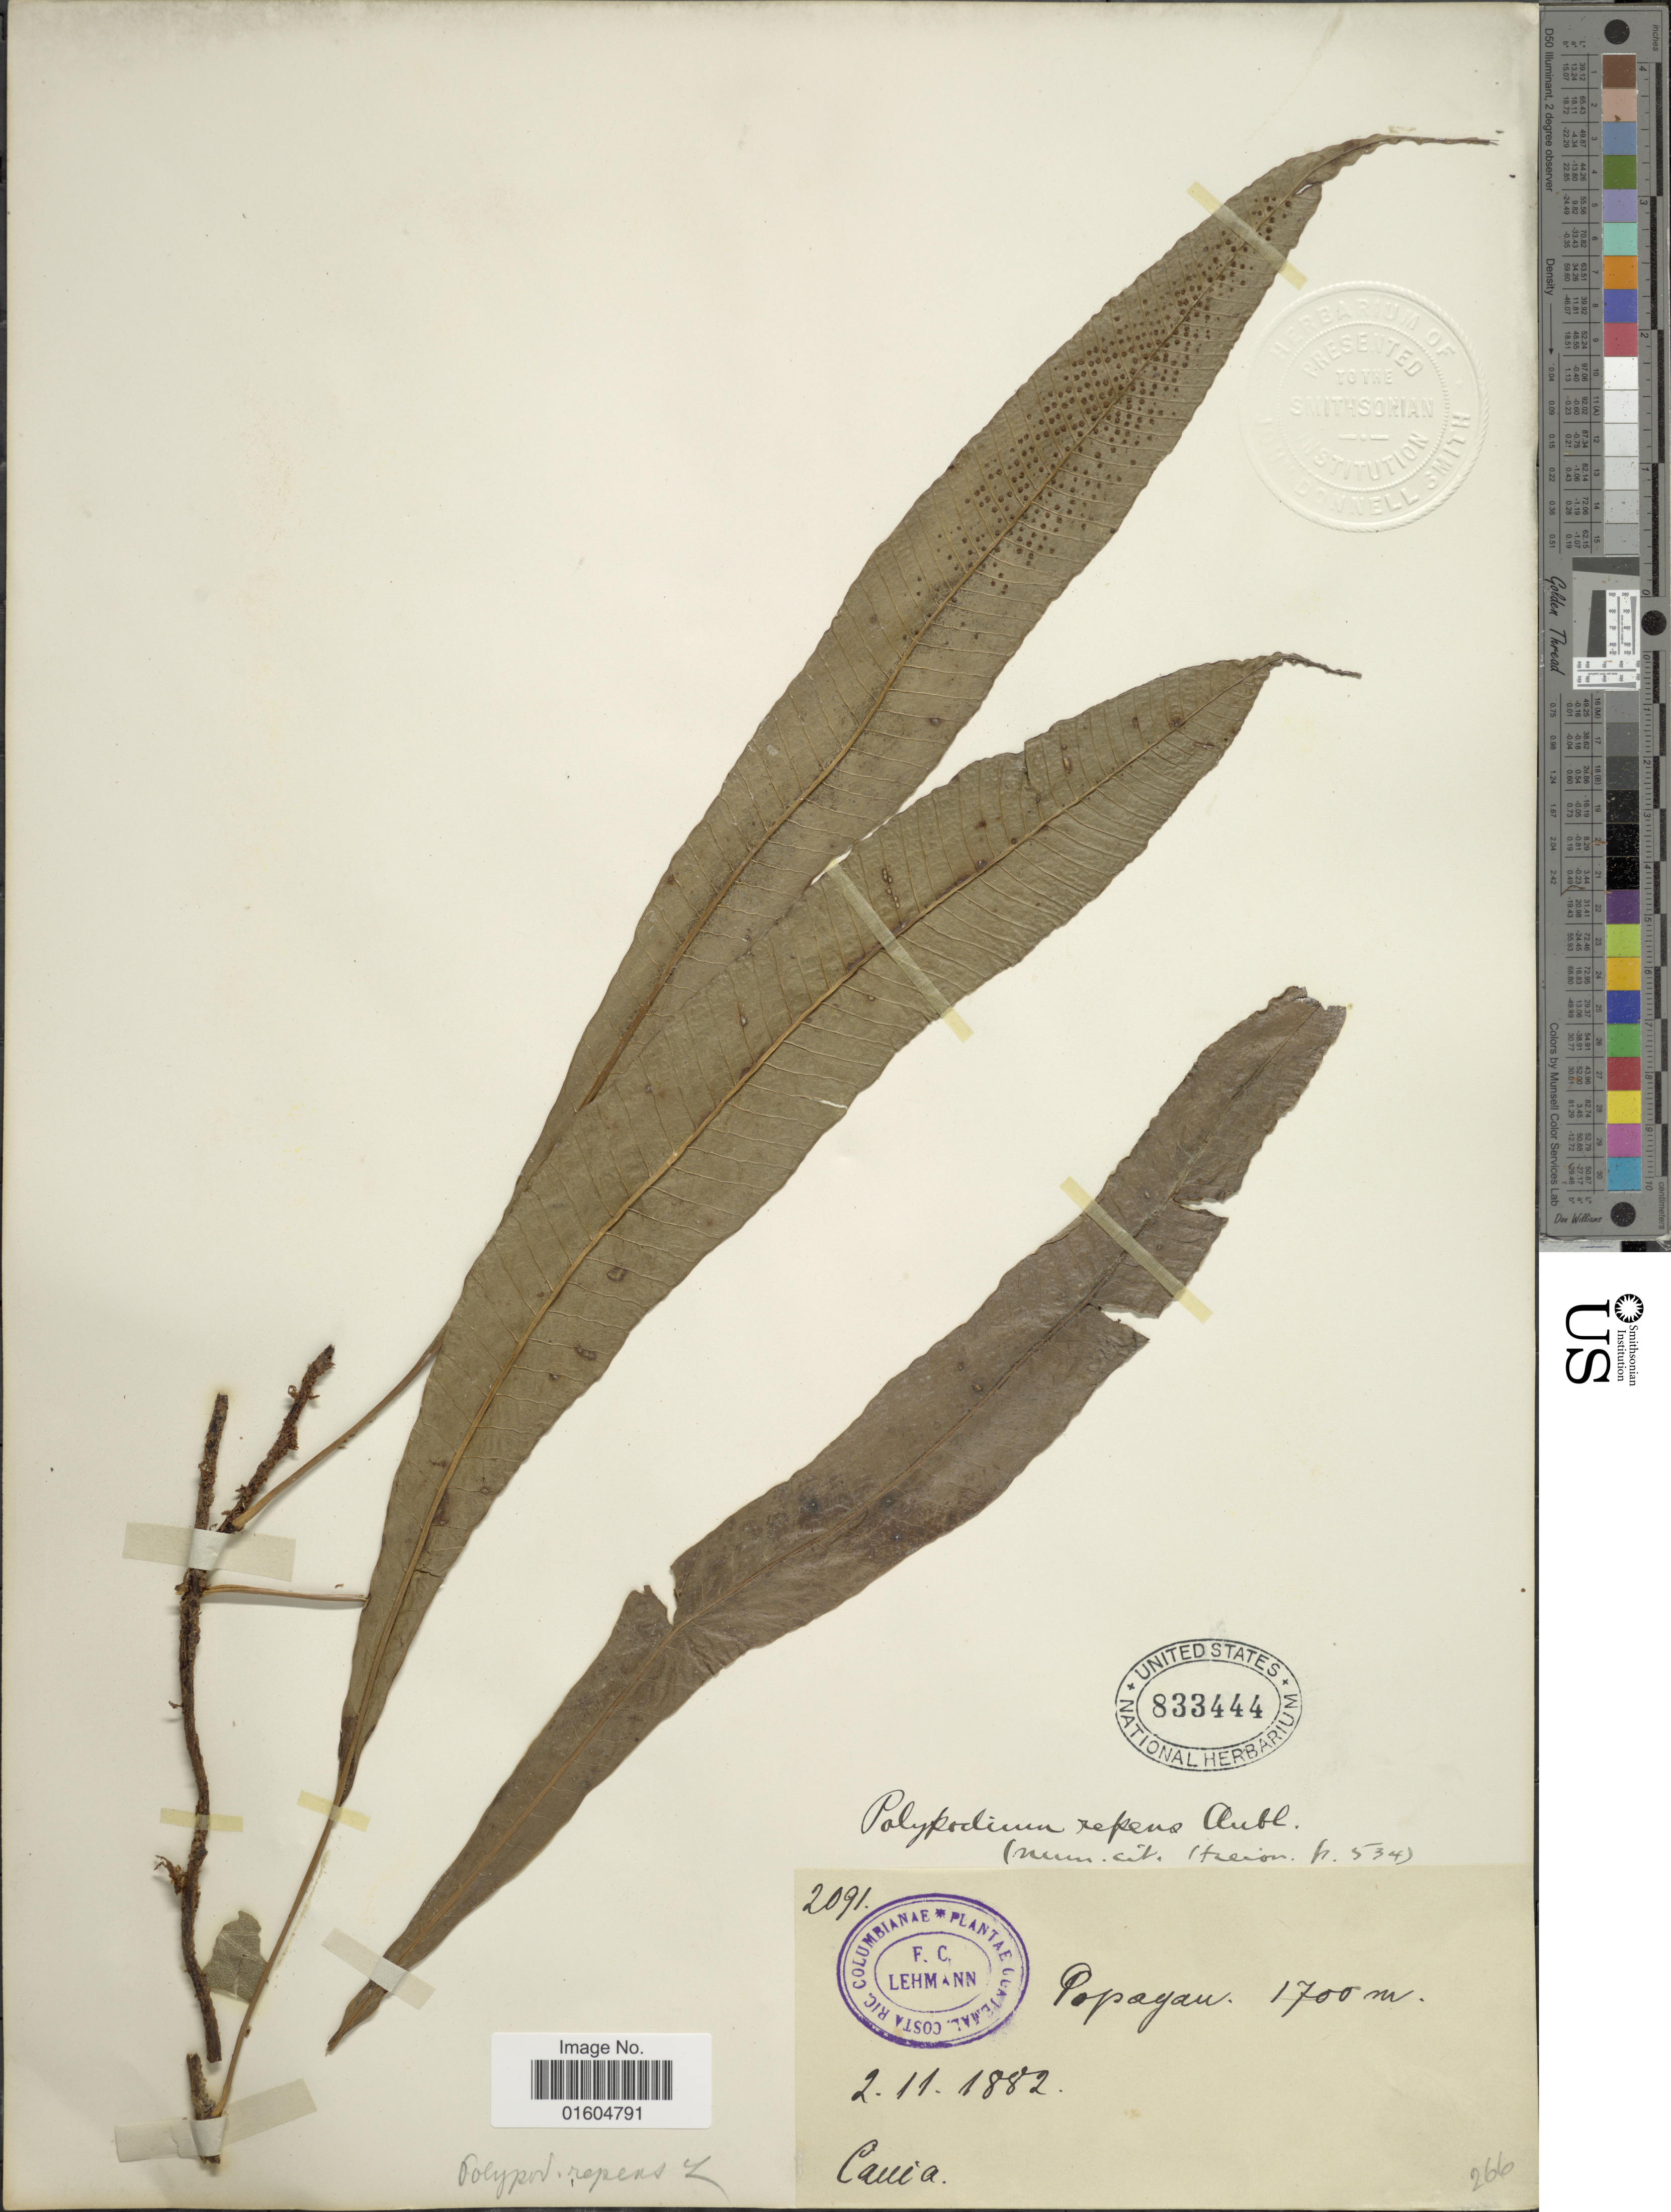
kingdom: Plantae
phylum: Tracheophyta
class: Polypodiopsida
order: Polypodiales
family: Polypodiaceae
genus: Campyloneurum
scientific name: Campyloneurum repens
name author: (Aubl.) C. Presl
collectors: F. C. Lehmann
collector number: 2091/266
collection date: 1882-11-02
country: Colombia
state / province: Cauca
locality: Cauca, Papayau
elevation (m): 1700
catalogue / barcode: US 833444